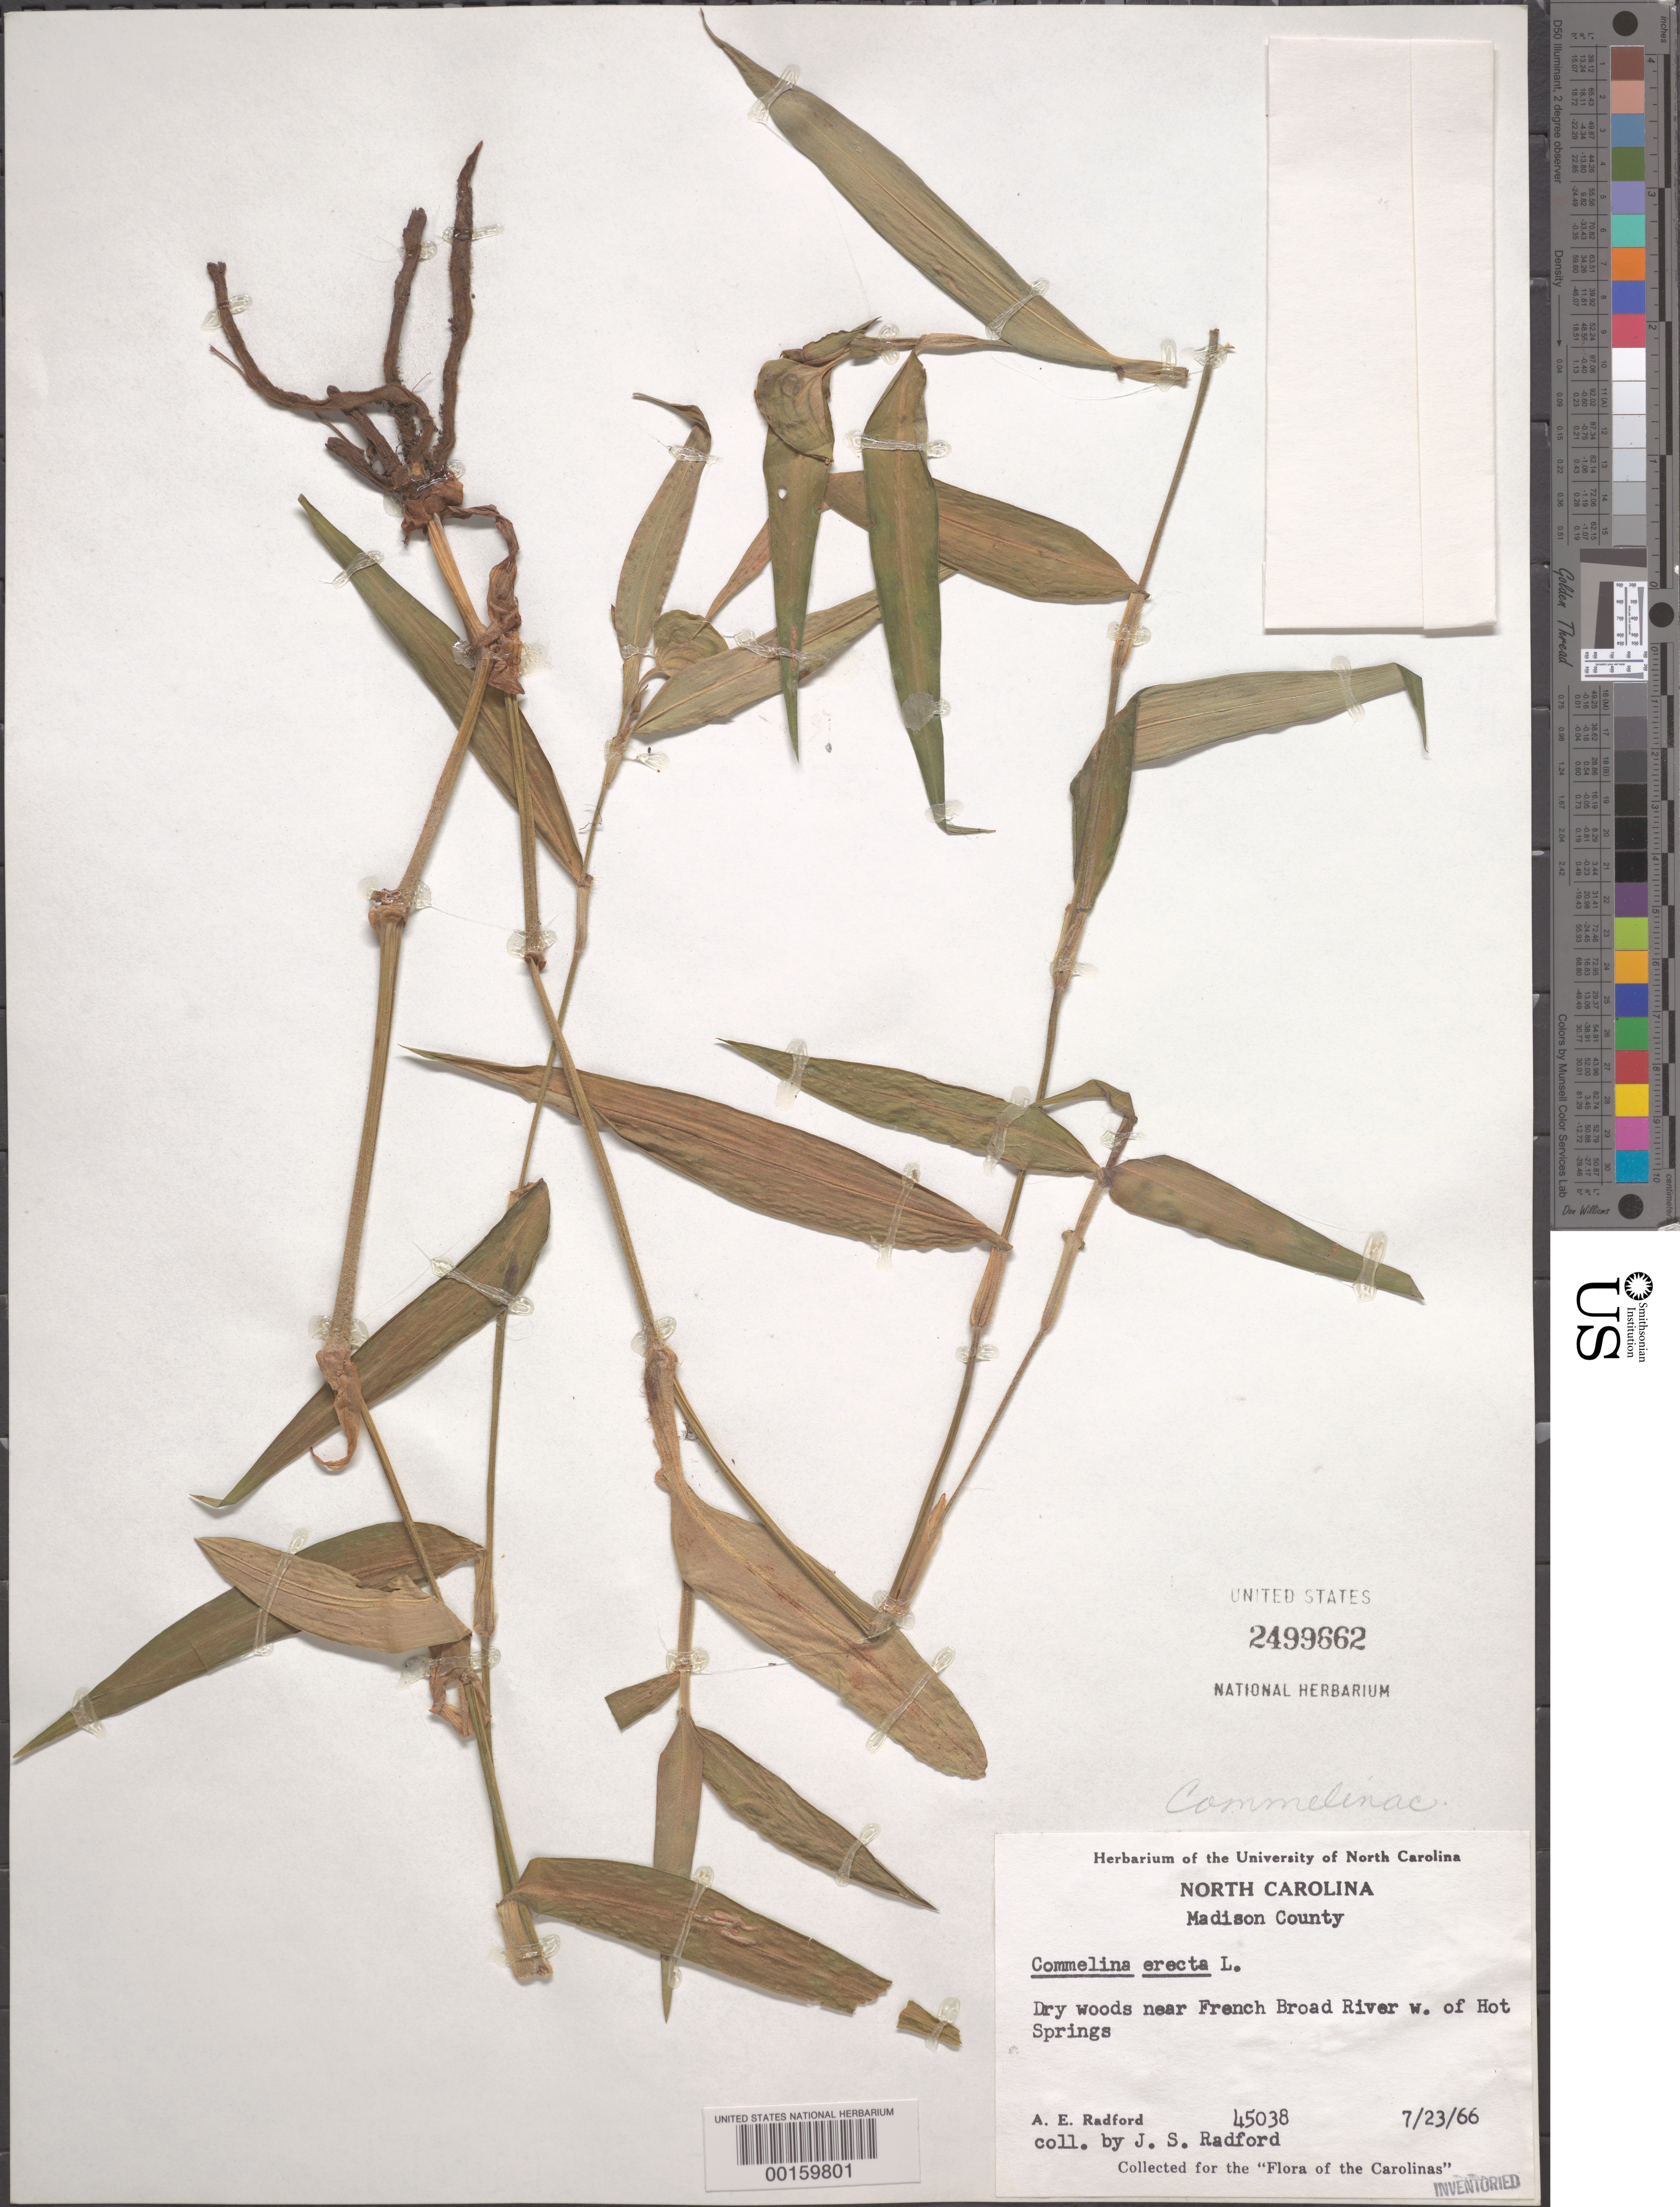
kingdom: Plantae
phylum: Tracheophyta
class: Liliopsida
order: Commelinales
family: Commelinaceae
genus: Commelina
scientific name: Commelina erecta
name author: L.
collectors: J. S. Radford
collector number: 45038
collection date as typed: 23 Jul 1966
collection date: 1966-07-23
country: United States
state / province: North Carolina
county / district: Madison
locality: French broad river w of hot springs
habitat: Dry woods near river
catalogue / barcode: US 2499662